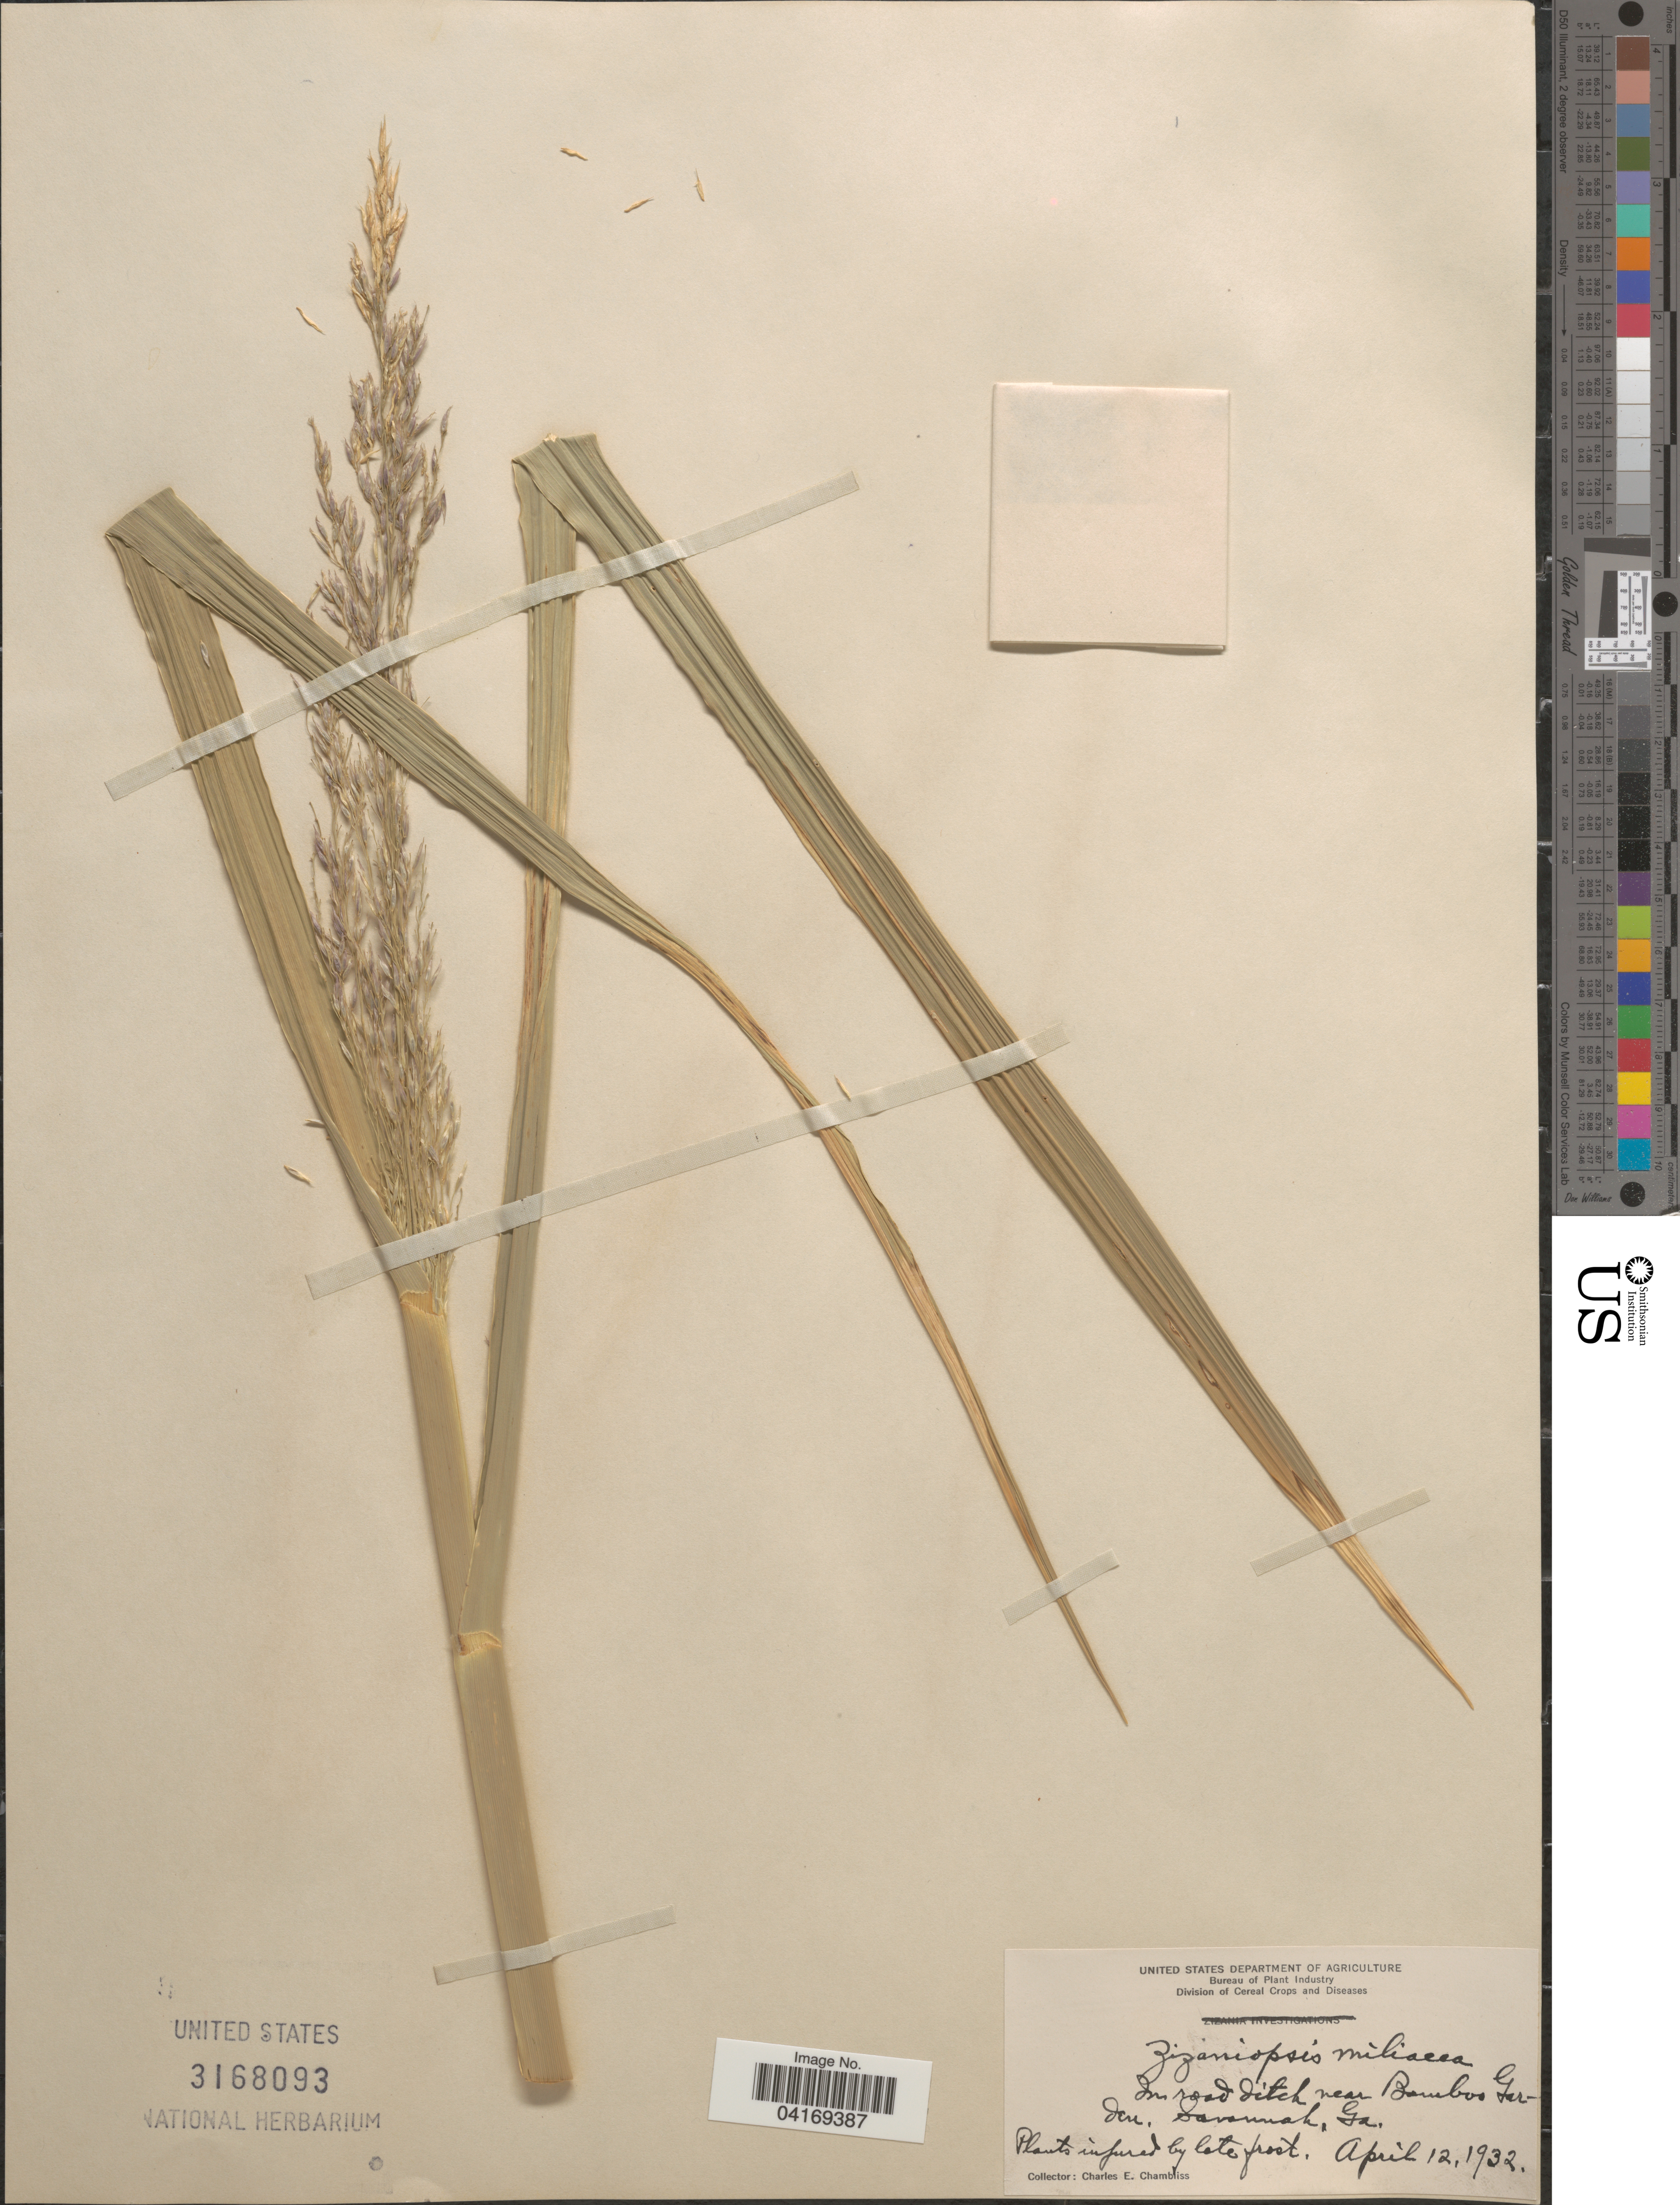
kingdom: Plantae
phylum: Tracheophyta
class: Liliopsida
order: Poales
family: Poaceae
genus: Zizaniopsis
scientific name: Zizaniopsis miliacea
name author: (Michx.) Döll & Asch.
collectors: C. Chambliss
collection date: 1932-04-12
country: United States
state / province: Georgia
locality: In road ditch near Bamboo Garden, Savannah.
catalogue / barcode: US 3168093